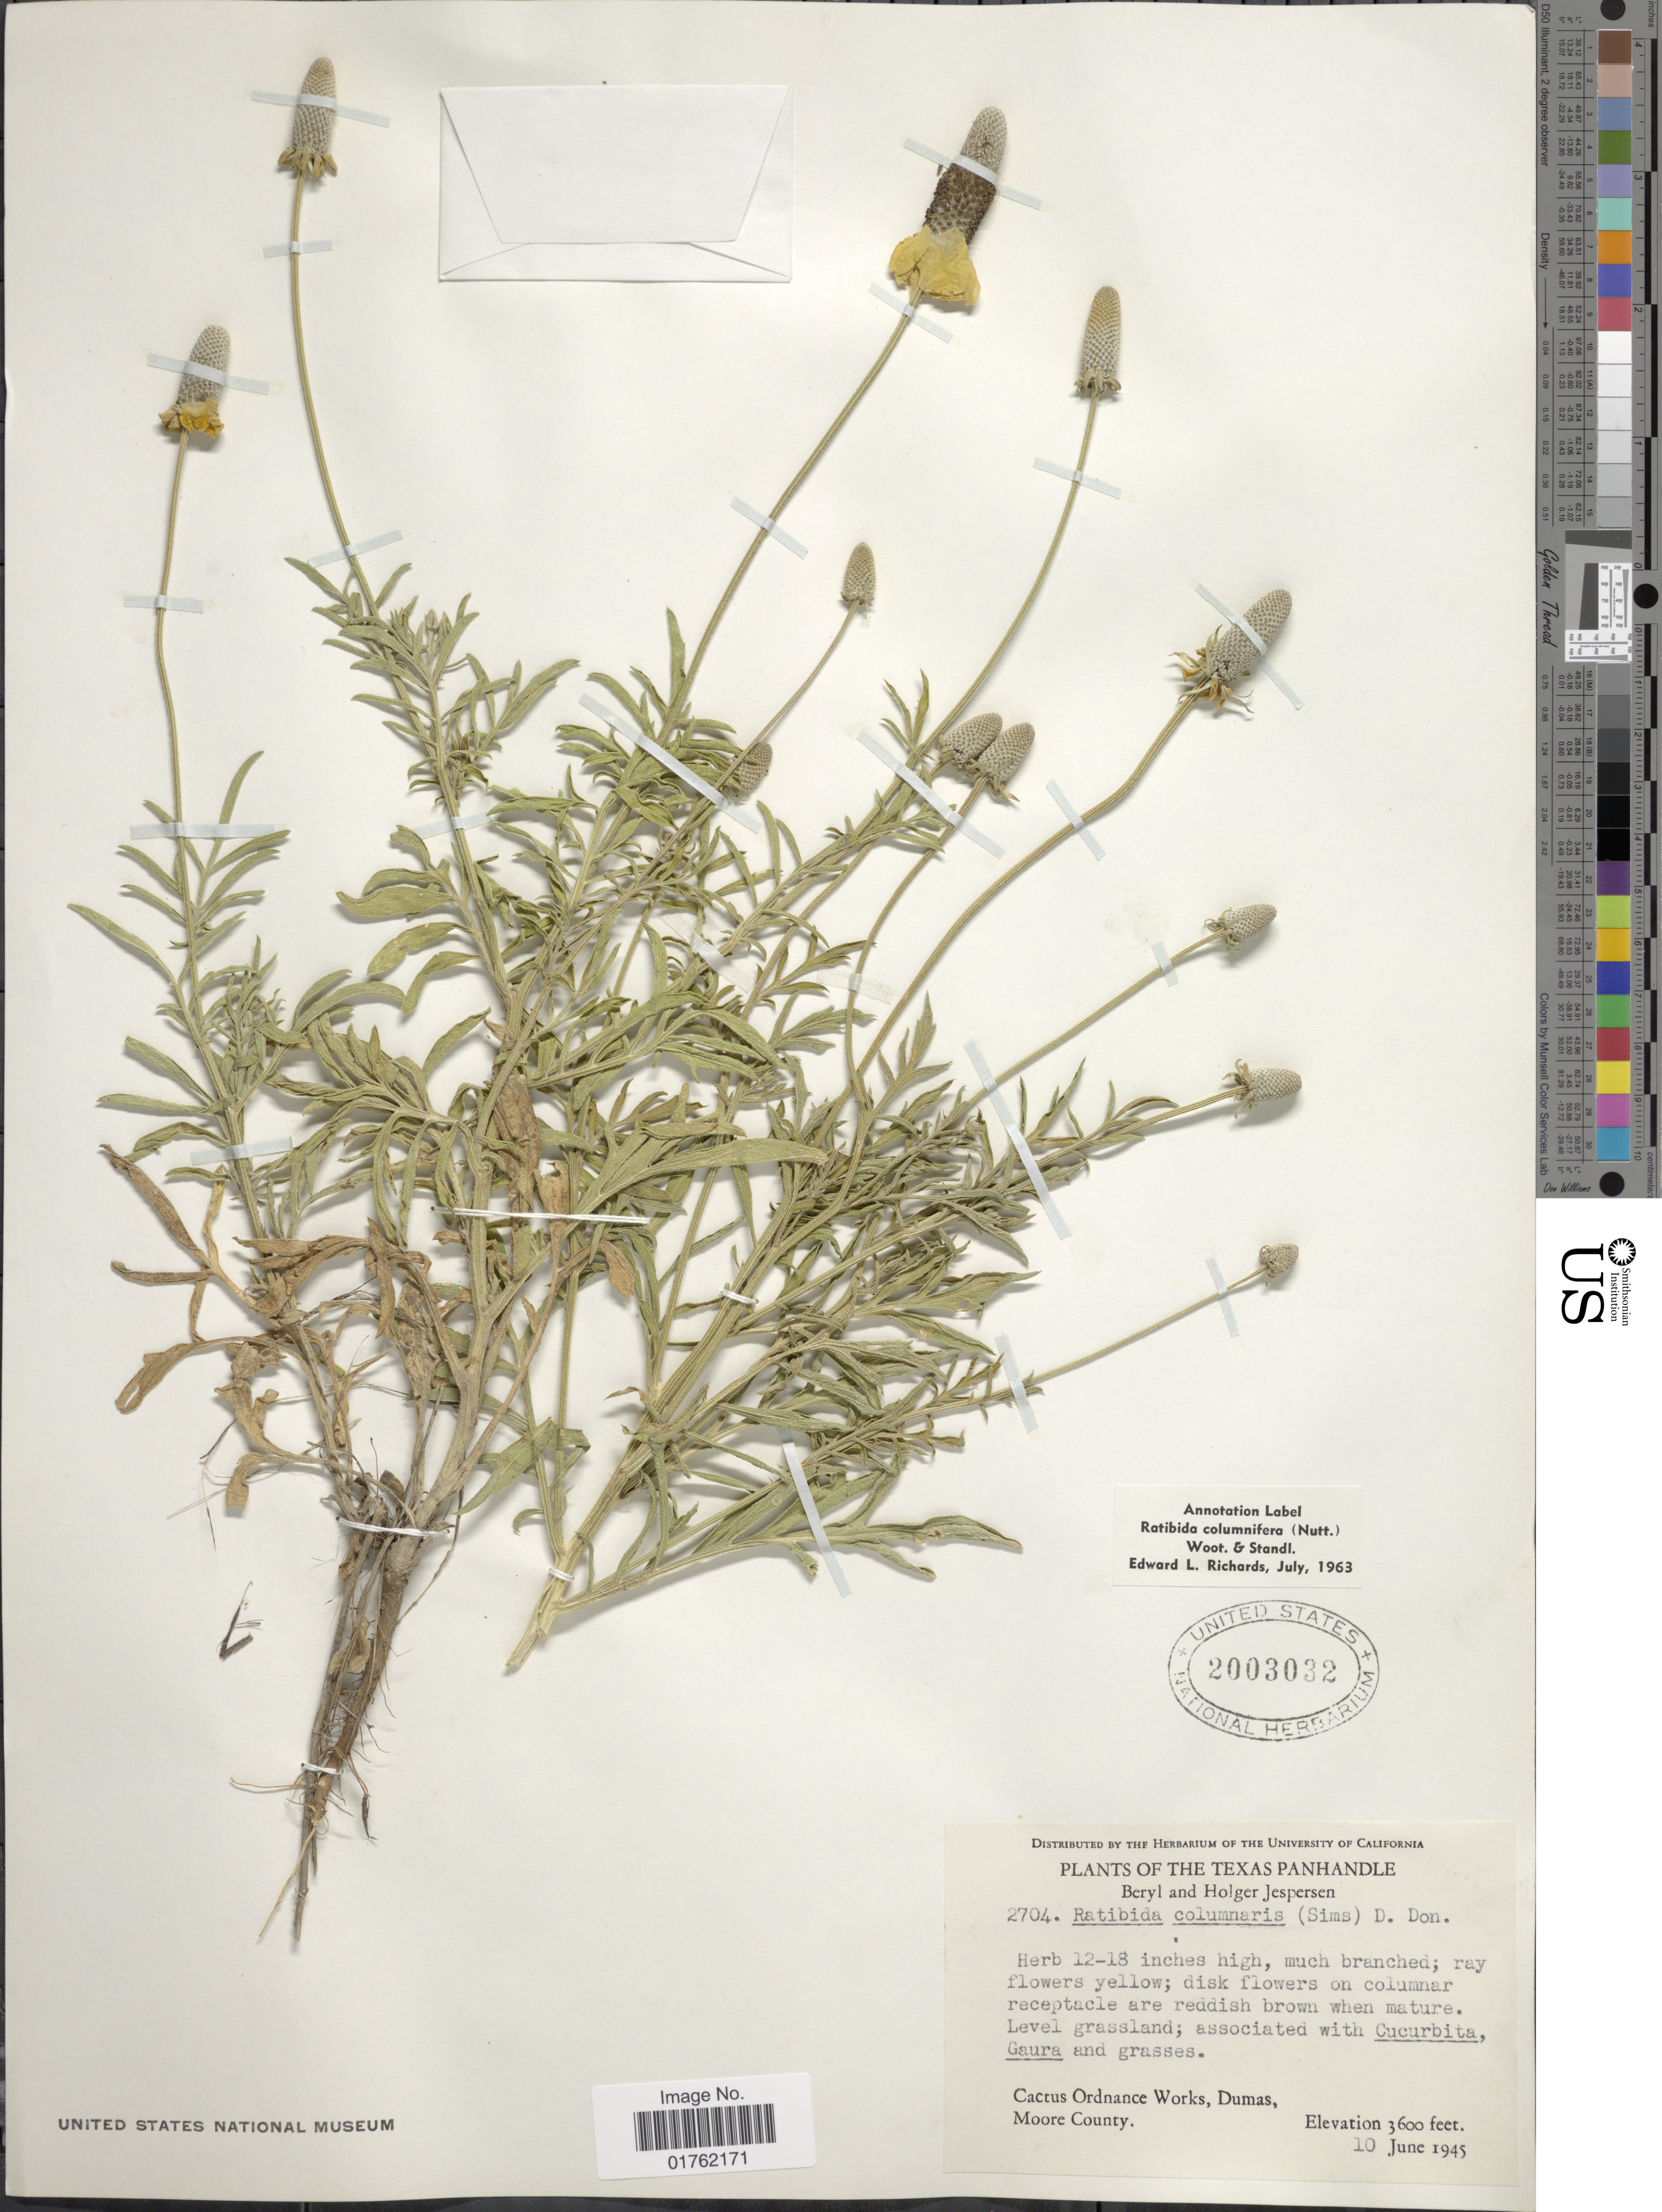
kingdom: Plantae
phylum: Tracheophyta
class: Magnoliopsida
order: Asterales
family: Asteraceae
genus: Ratibida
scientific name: Ratibida columnaris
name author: (Pursh) D. Don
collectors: B. Jespersen & H. Jespersen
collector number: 2704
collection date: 1945-06-10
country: United States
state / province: Texas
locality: The Texas Panhandle, cactus Ordnance Works, Dumas, Moore County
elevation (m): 1097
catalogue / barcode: US 2003032